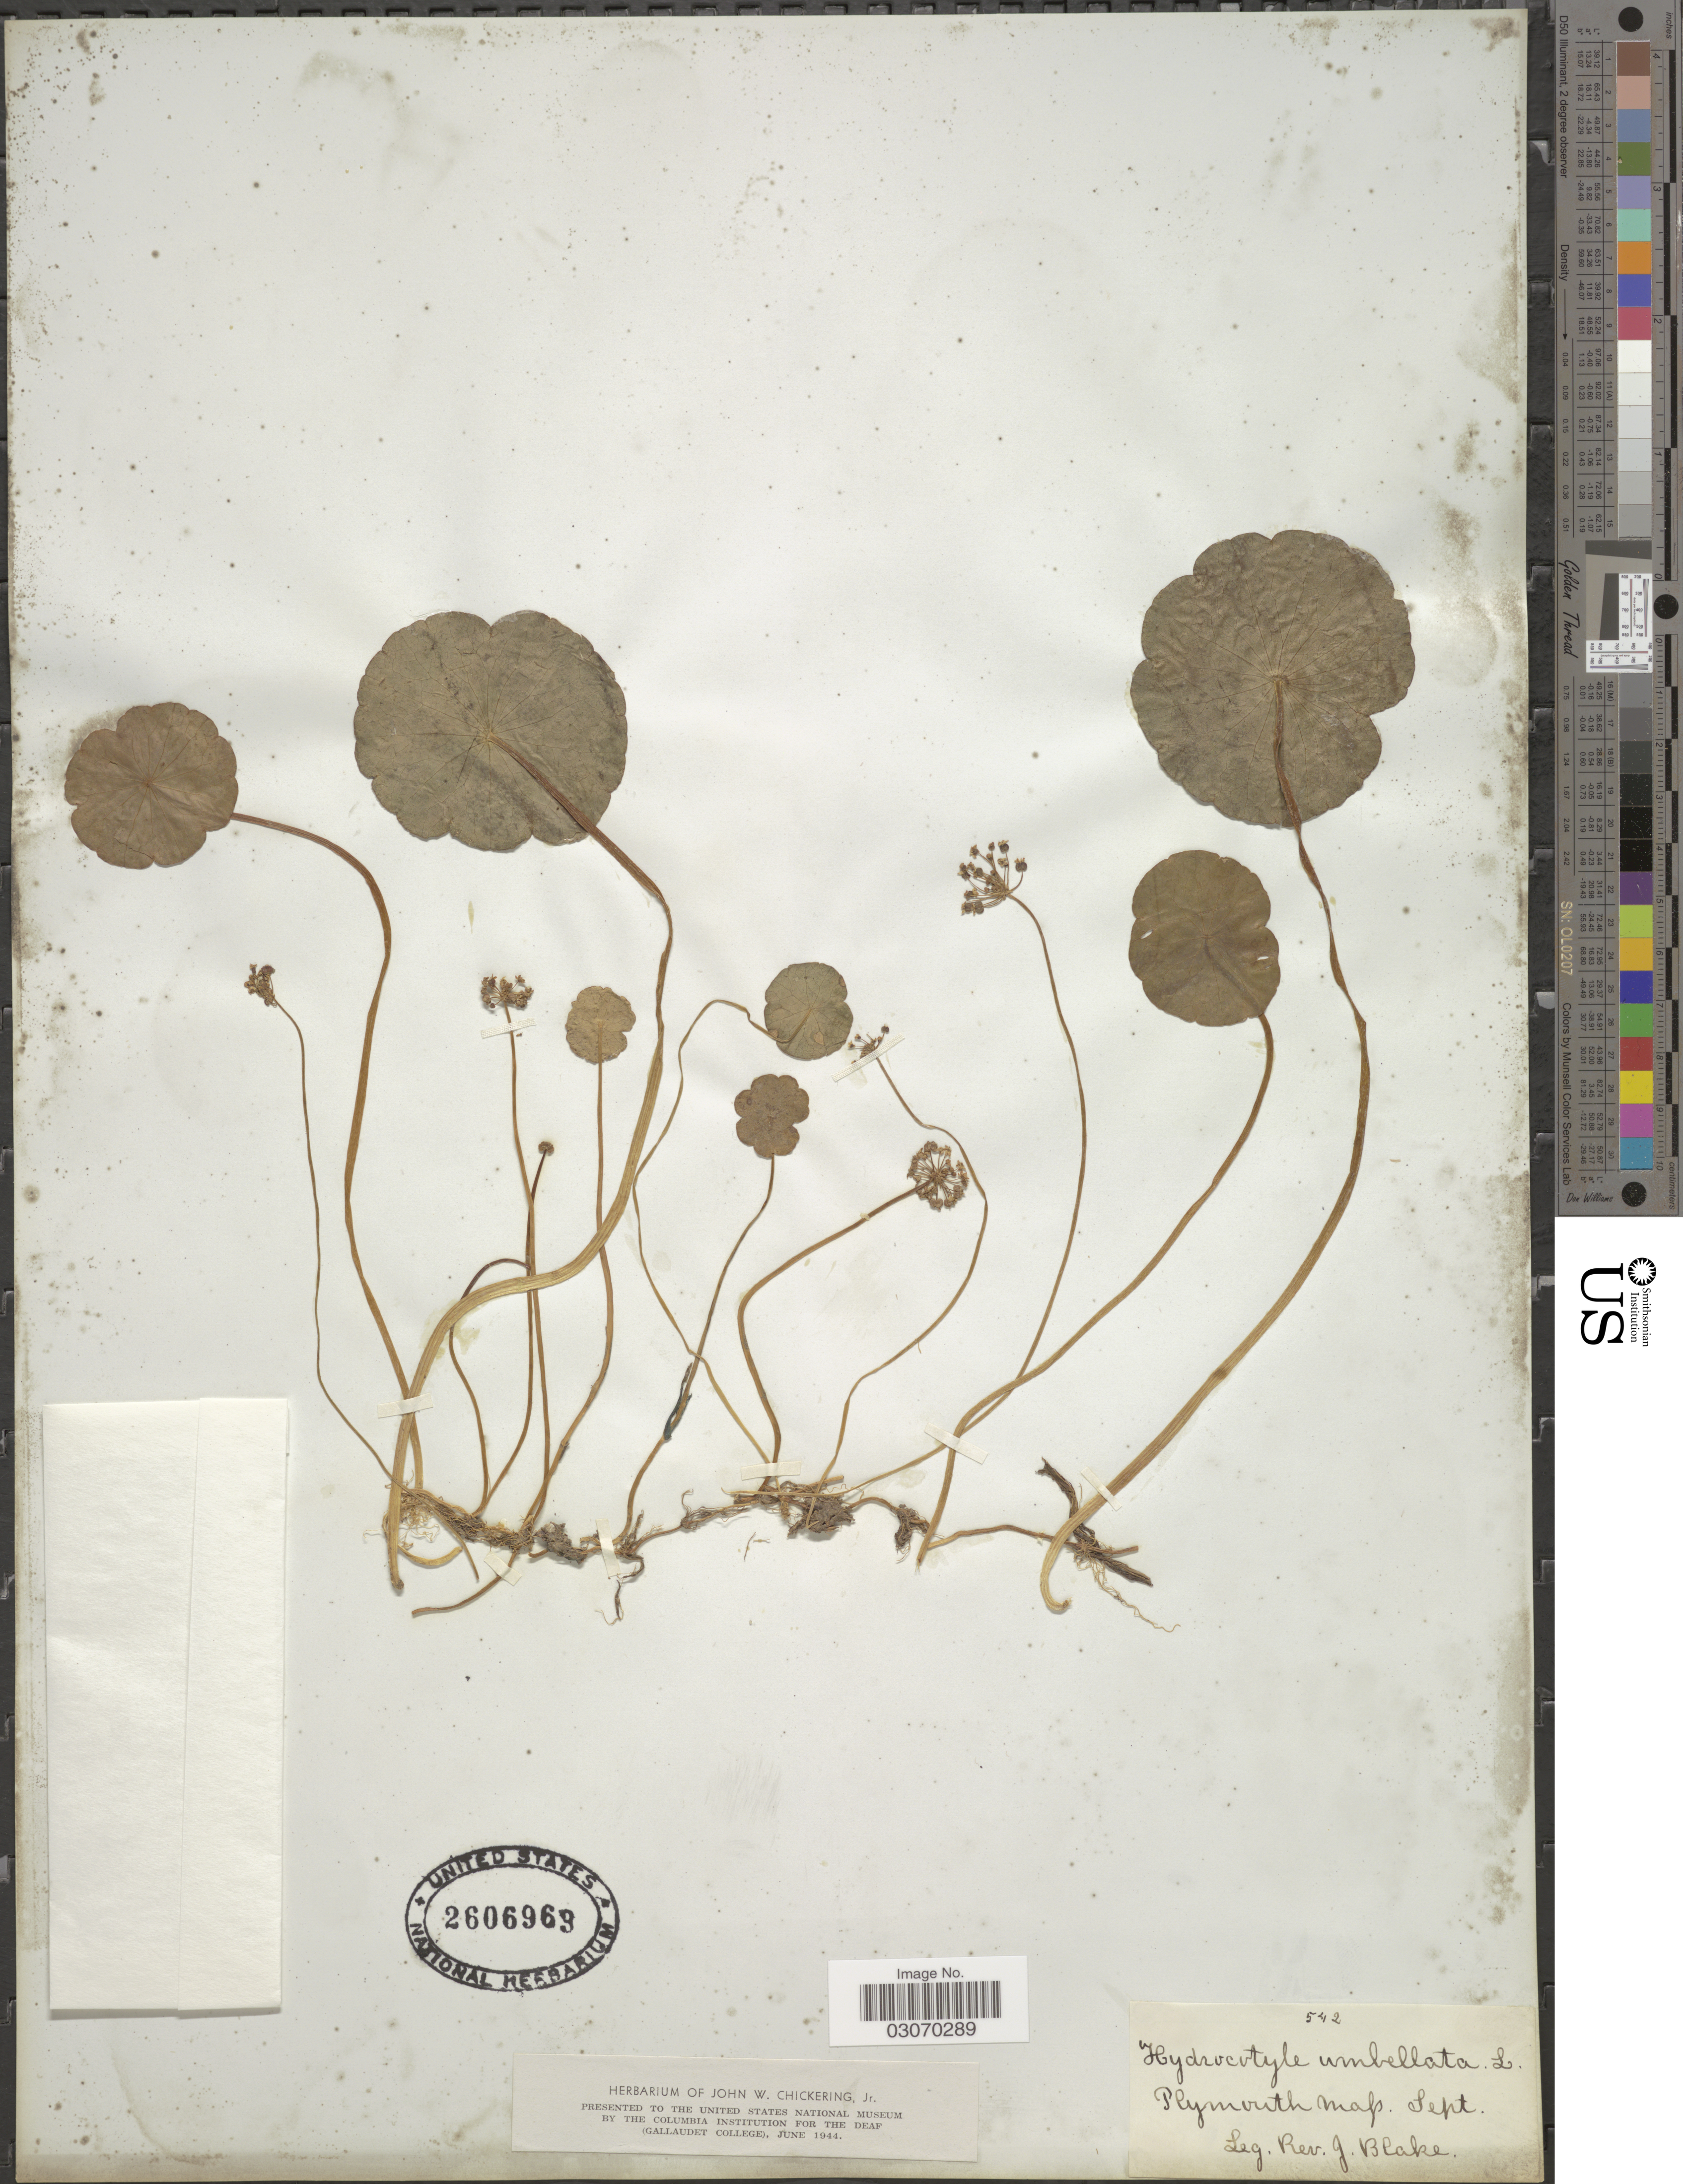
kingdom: Plantae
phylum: Tracheophyta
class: Magnoliopsida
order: Apiales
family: Araliaceae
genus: Hydrocotyle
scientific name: Hydrocotyle umbellata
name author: L.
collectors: J. Blake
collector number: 542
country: United States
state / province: Massachusetts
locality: Plymouth Mass.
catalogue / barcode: US 2606963